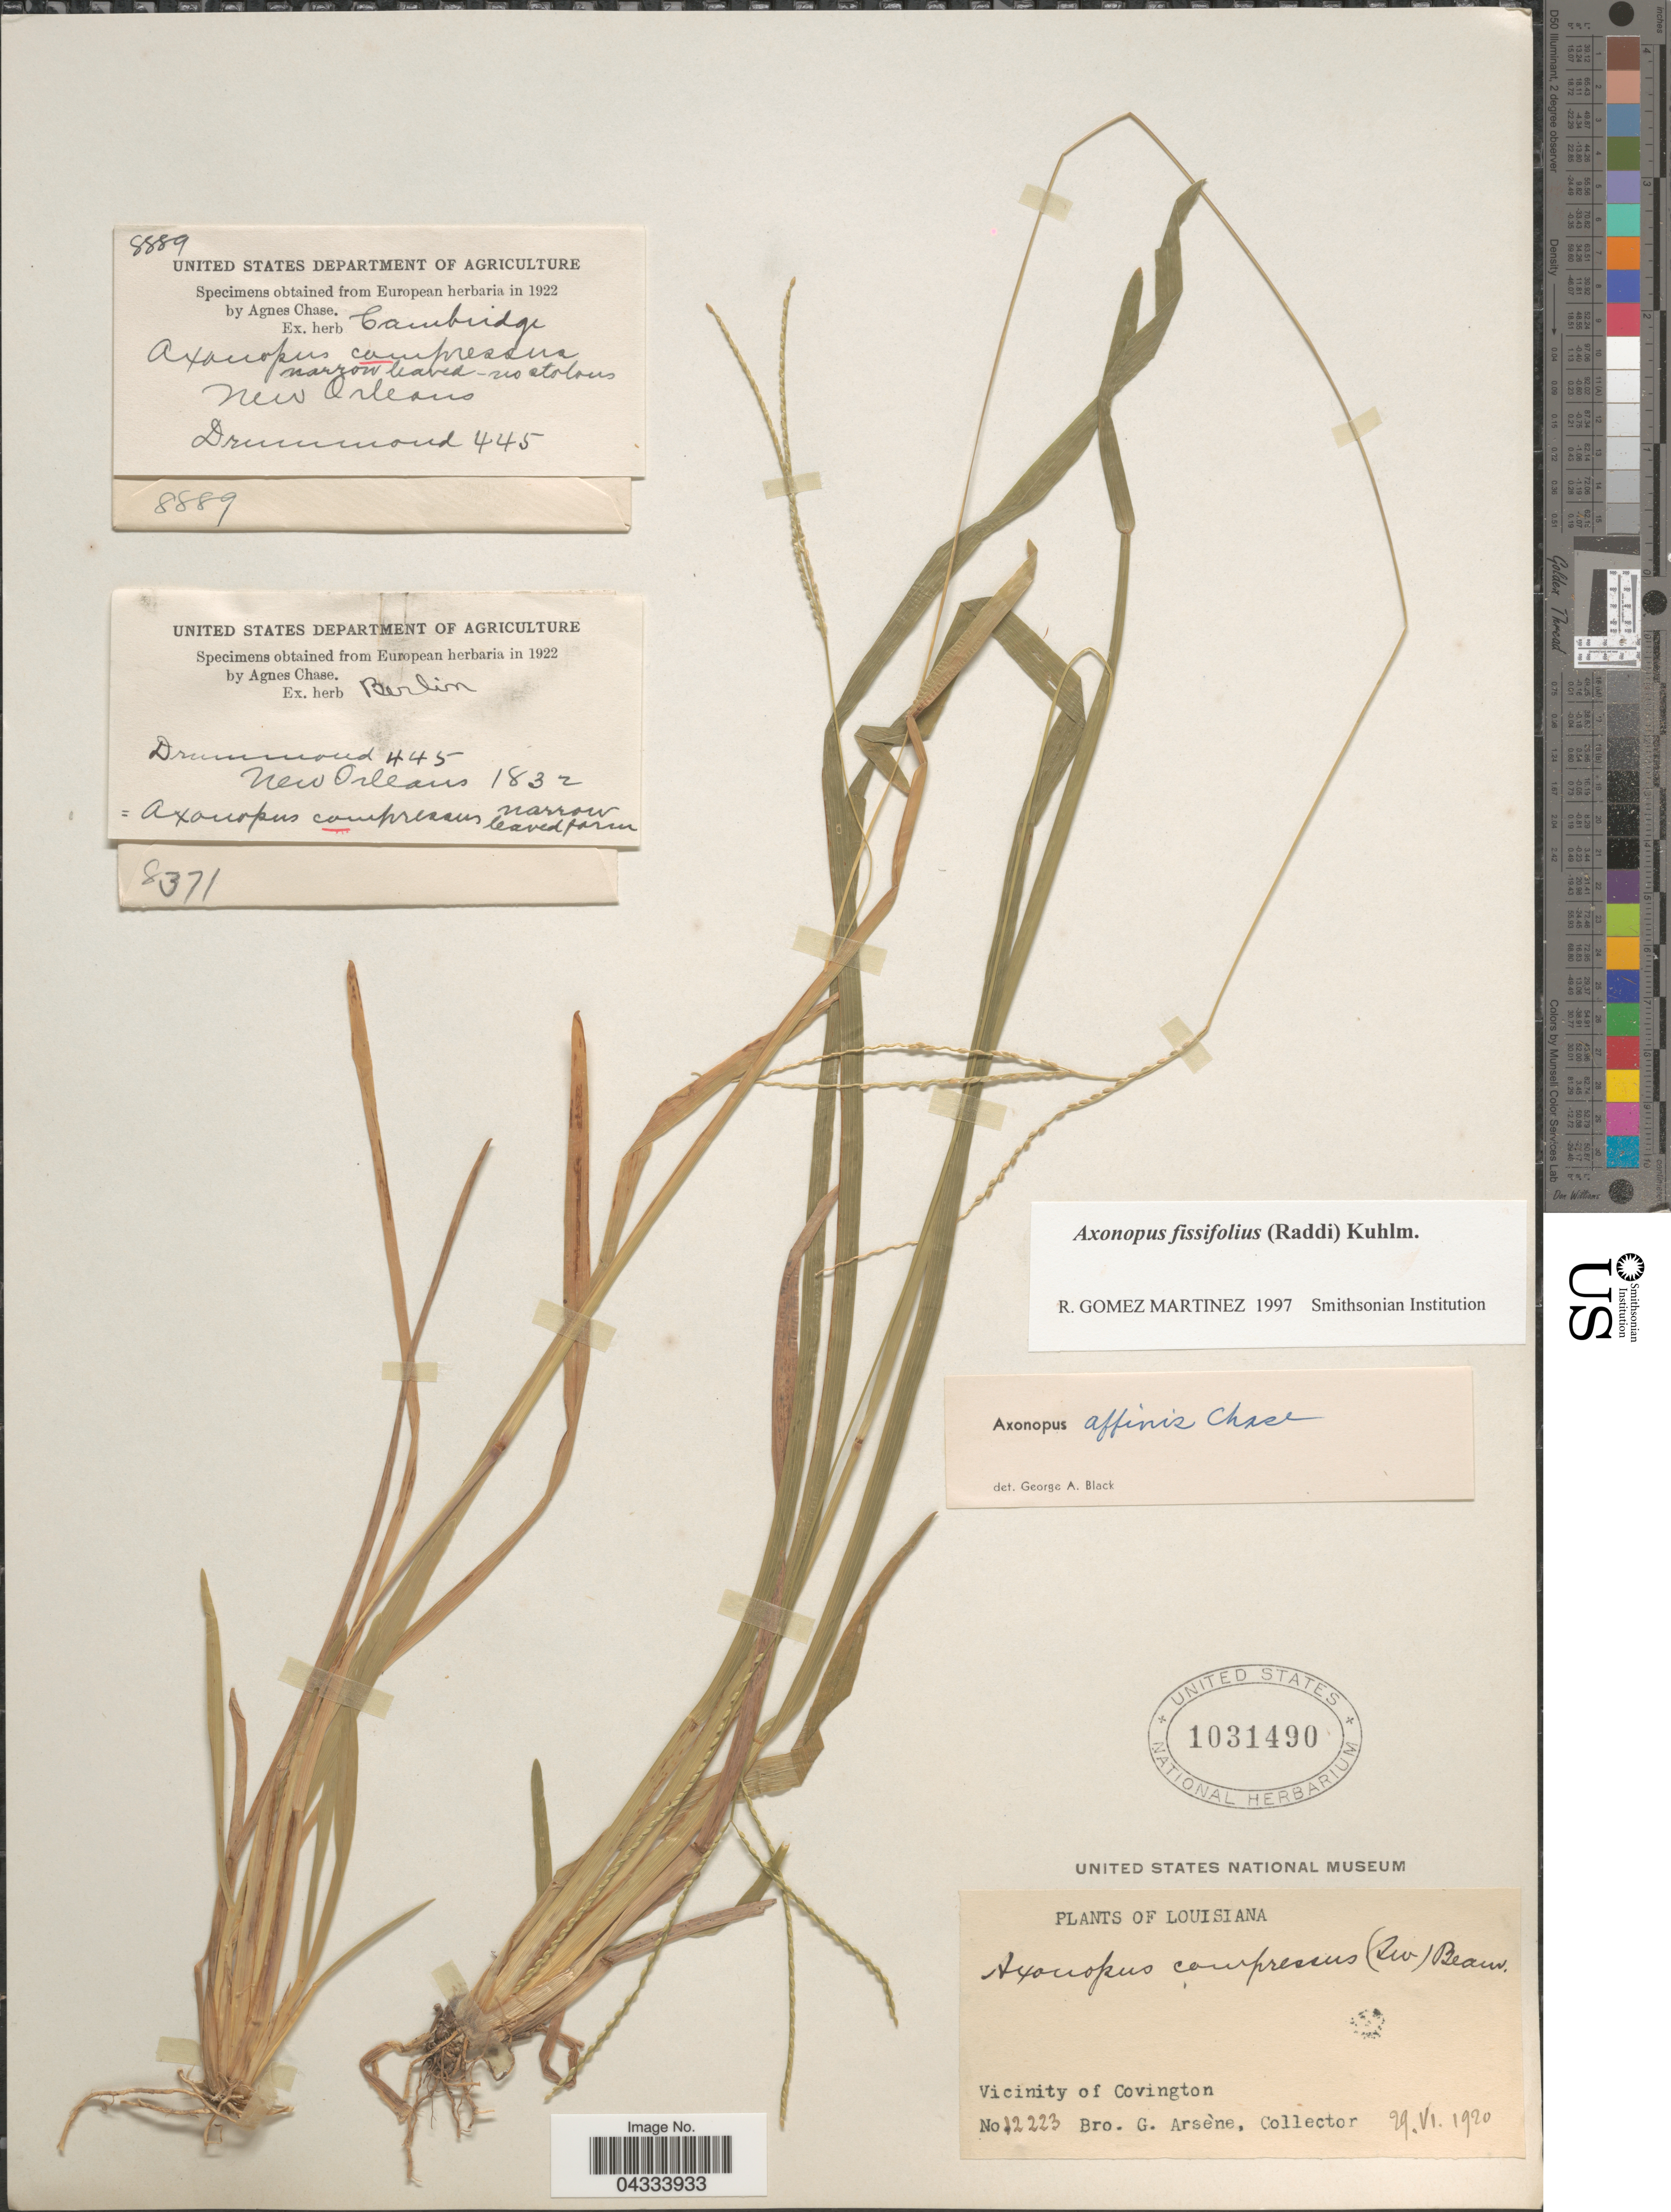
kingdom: Plantae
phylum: Tracheophyta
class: Liliopsida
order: Poales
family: Poaceae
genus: Axonopus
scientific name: Axonopus fissifolius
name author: (Raddi) Kuhlm.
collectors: -. Drummond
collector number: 445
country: United States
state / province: Louisiana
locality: New Orleans.